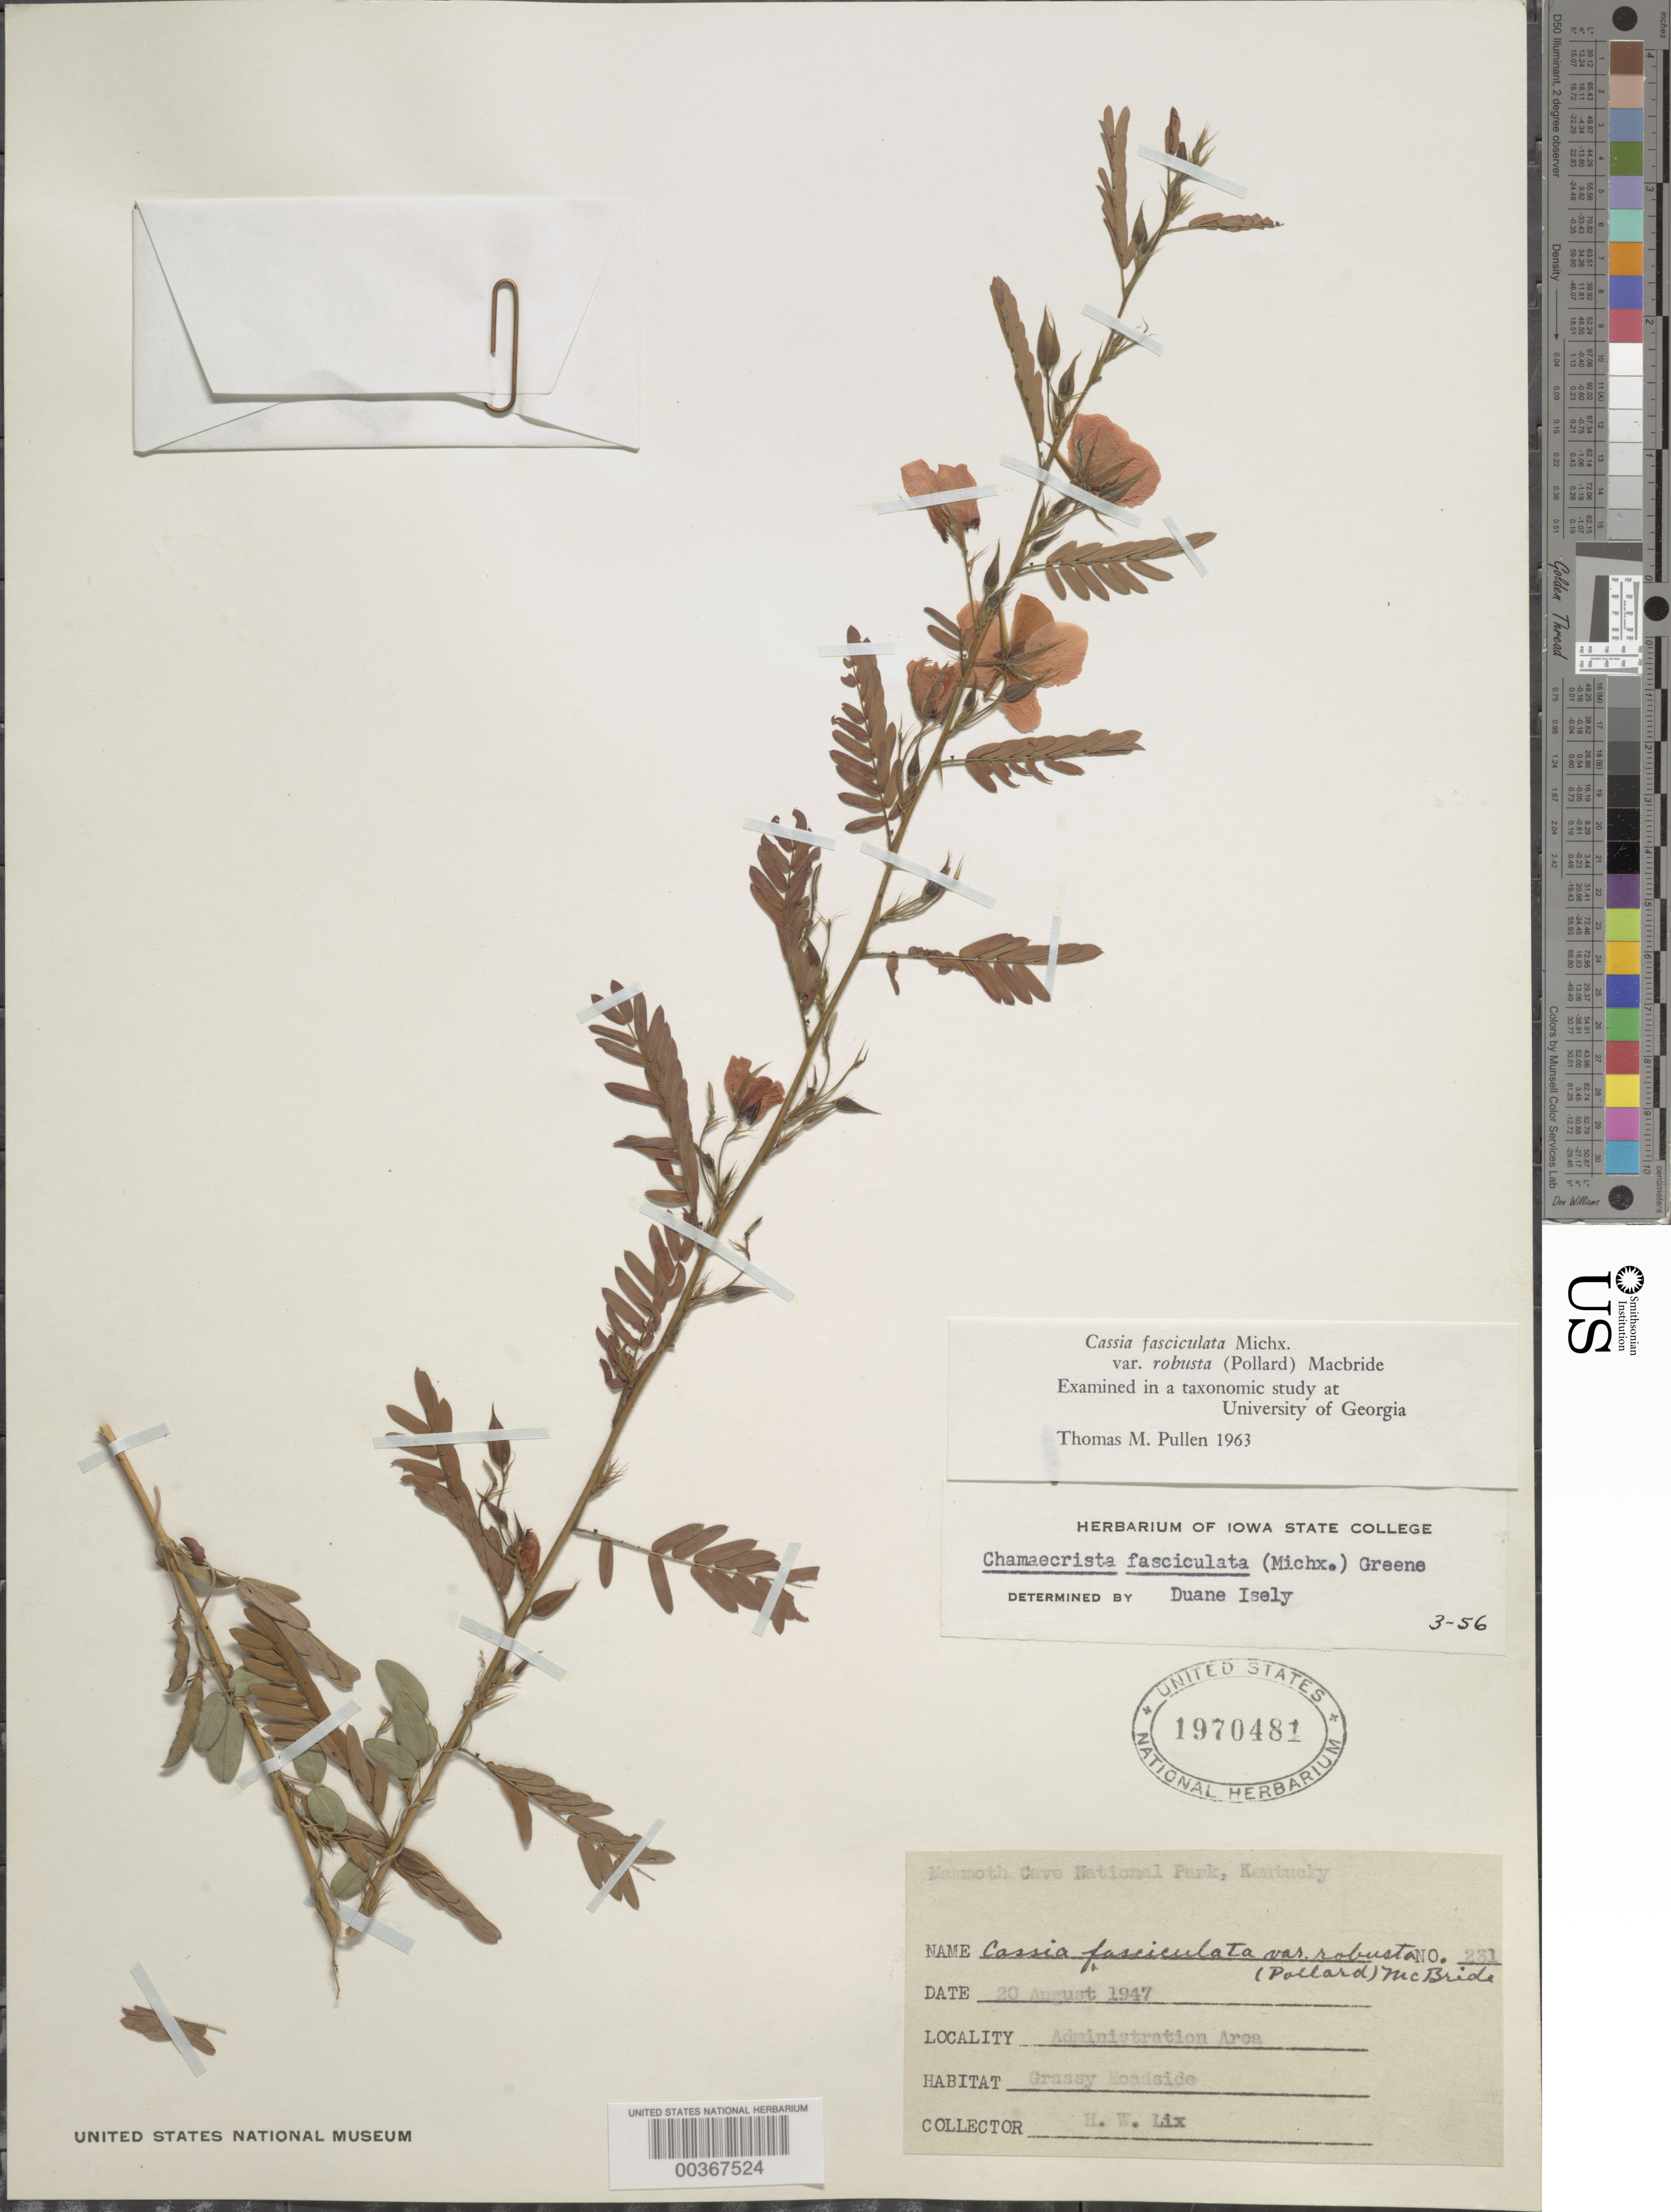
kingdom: Plantae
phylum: Tracheophyta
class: Magnoliopsida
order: Fabales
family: Fabaceae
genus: Chamaecrista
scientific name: Chamaecrista fasciculata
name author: (Michx.) Greene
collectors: H. W. Lix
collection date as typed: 20 Aug 1947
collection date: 1947-08-20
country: United States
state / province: Kentucky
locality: Mammoth cave national park, administration area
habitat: Grassy roadside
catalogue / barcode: US 1970481